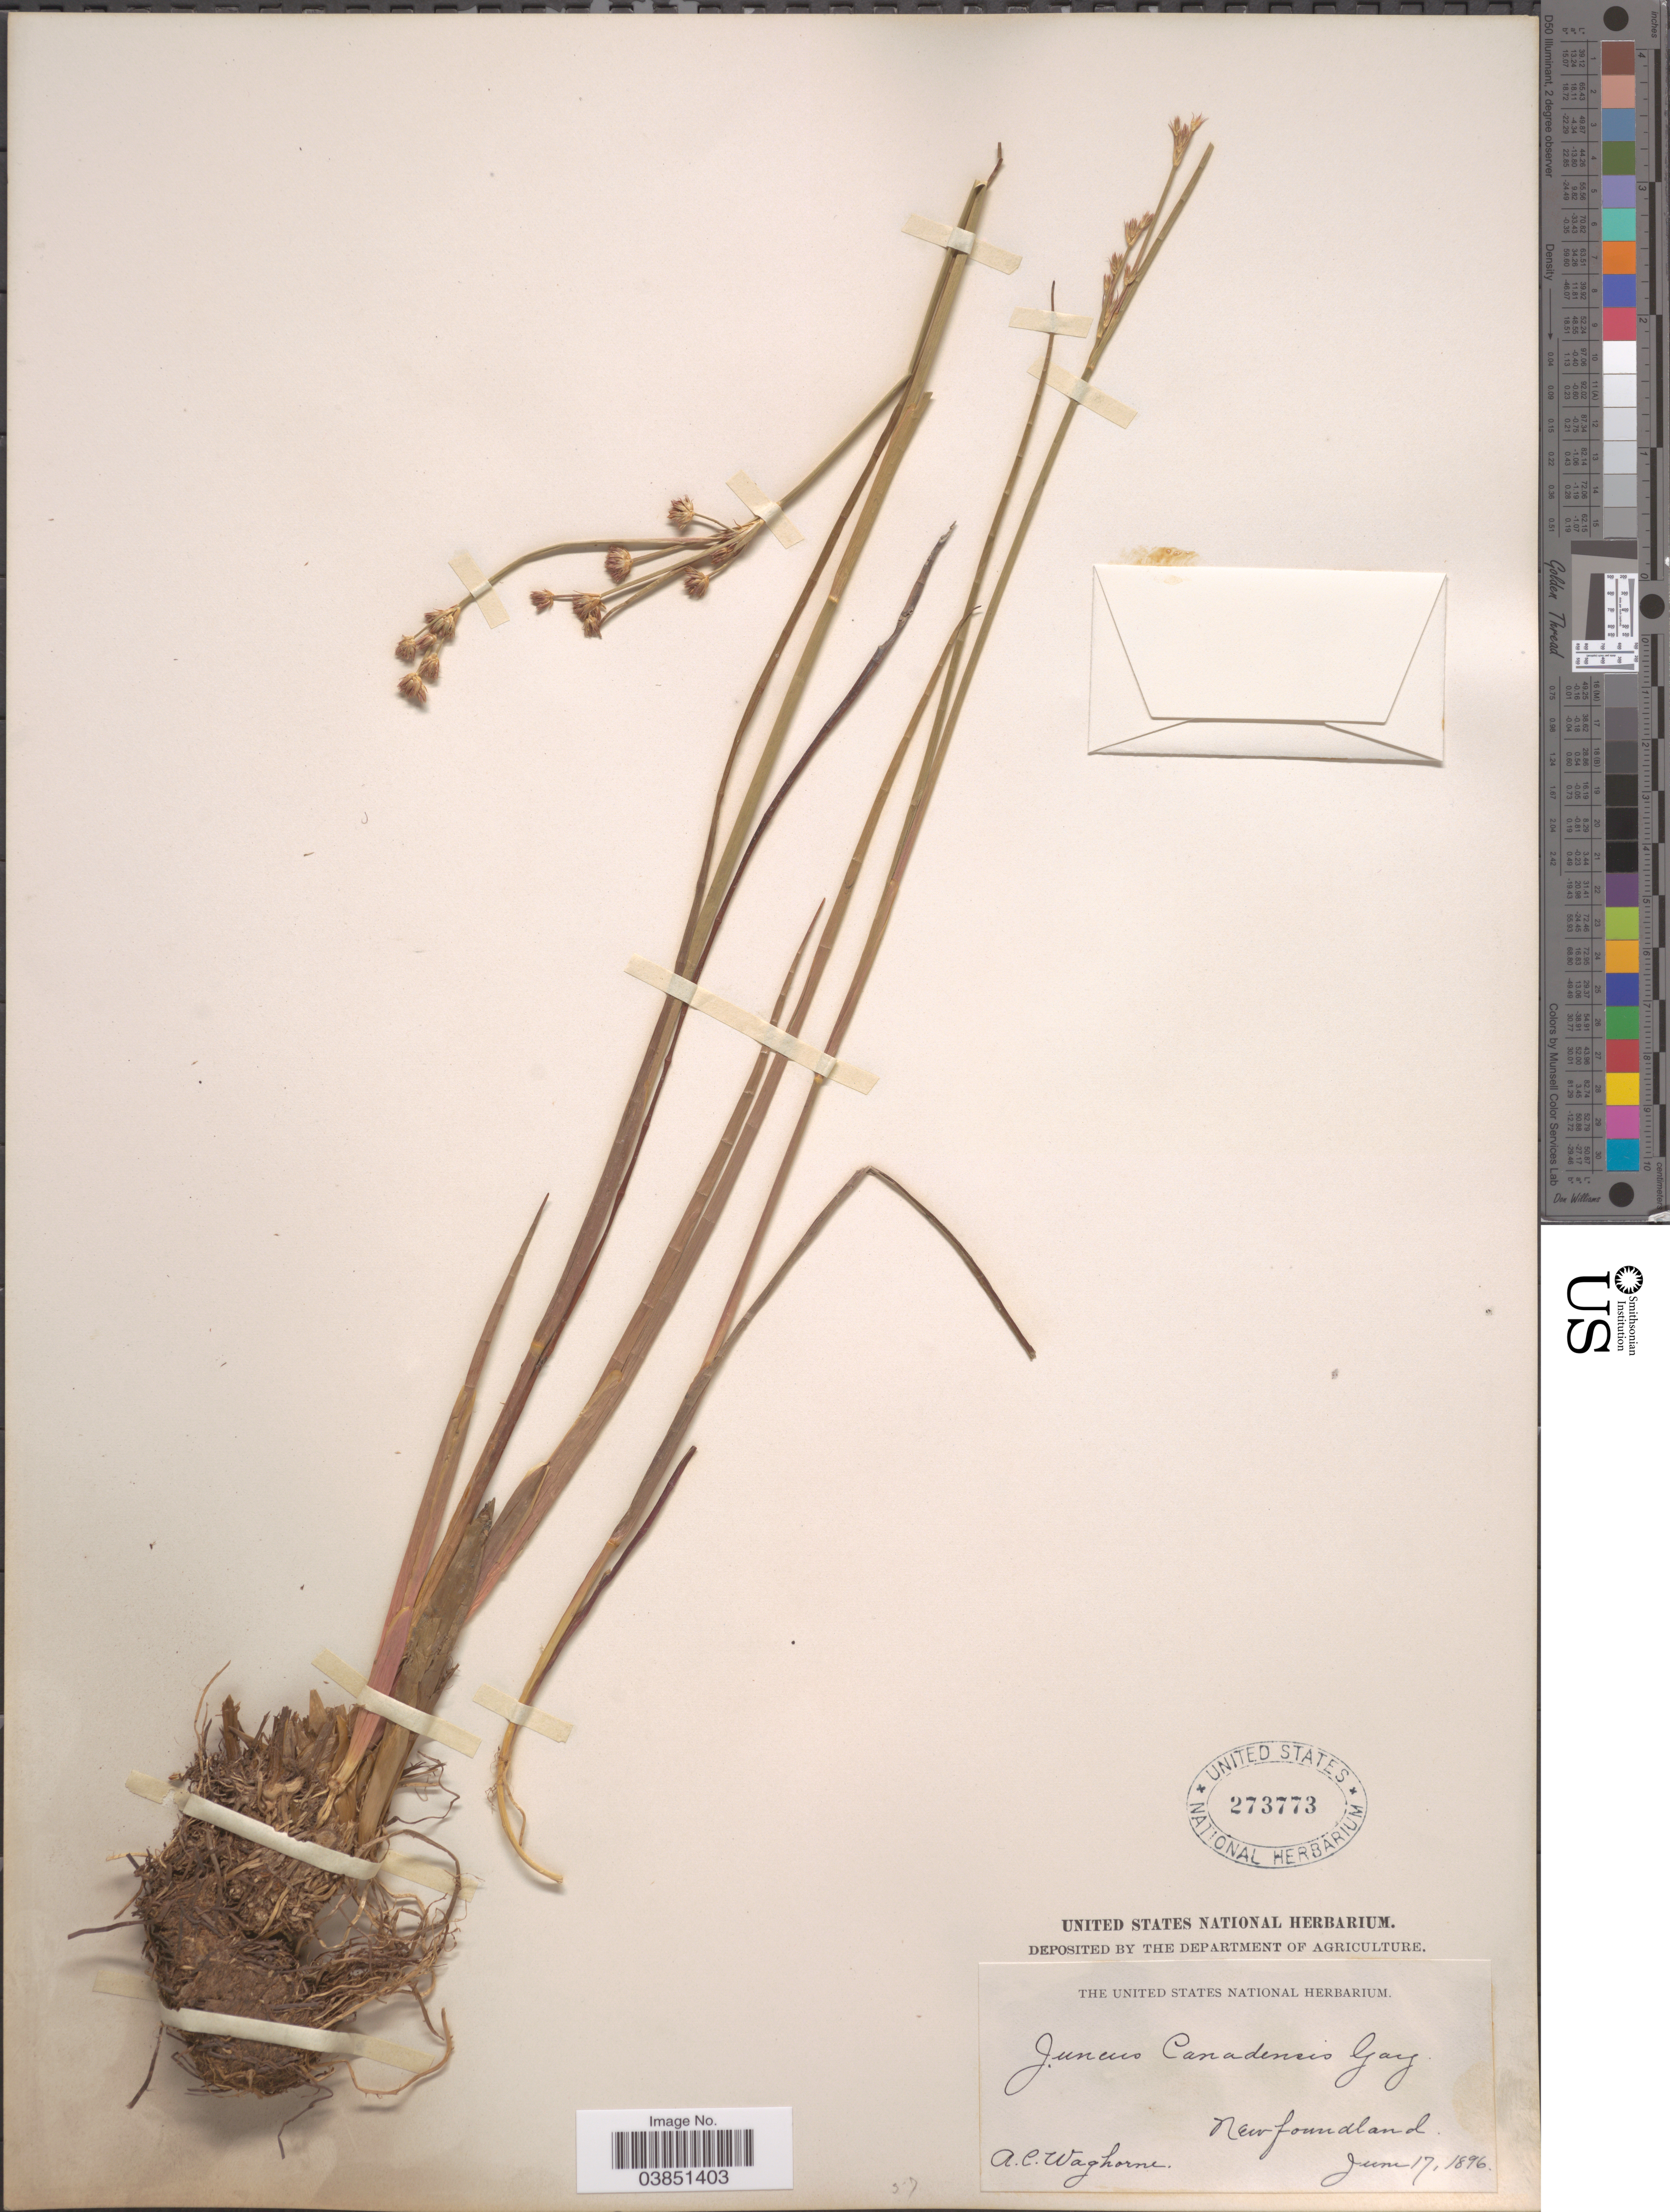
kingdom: Plantae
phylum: Tracheophyta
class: Liliopsida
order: Poales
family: Juncaceae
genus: Juncus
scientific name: Juncus canadensis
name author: J. Gay ex Laharpe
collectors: A. Waghorne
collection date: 1896-06-17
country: Canada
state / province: Newfoundland and Labrador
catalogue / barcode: US 273773